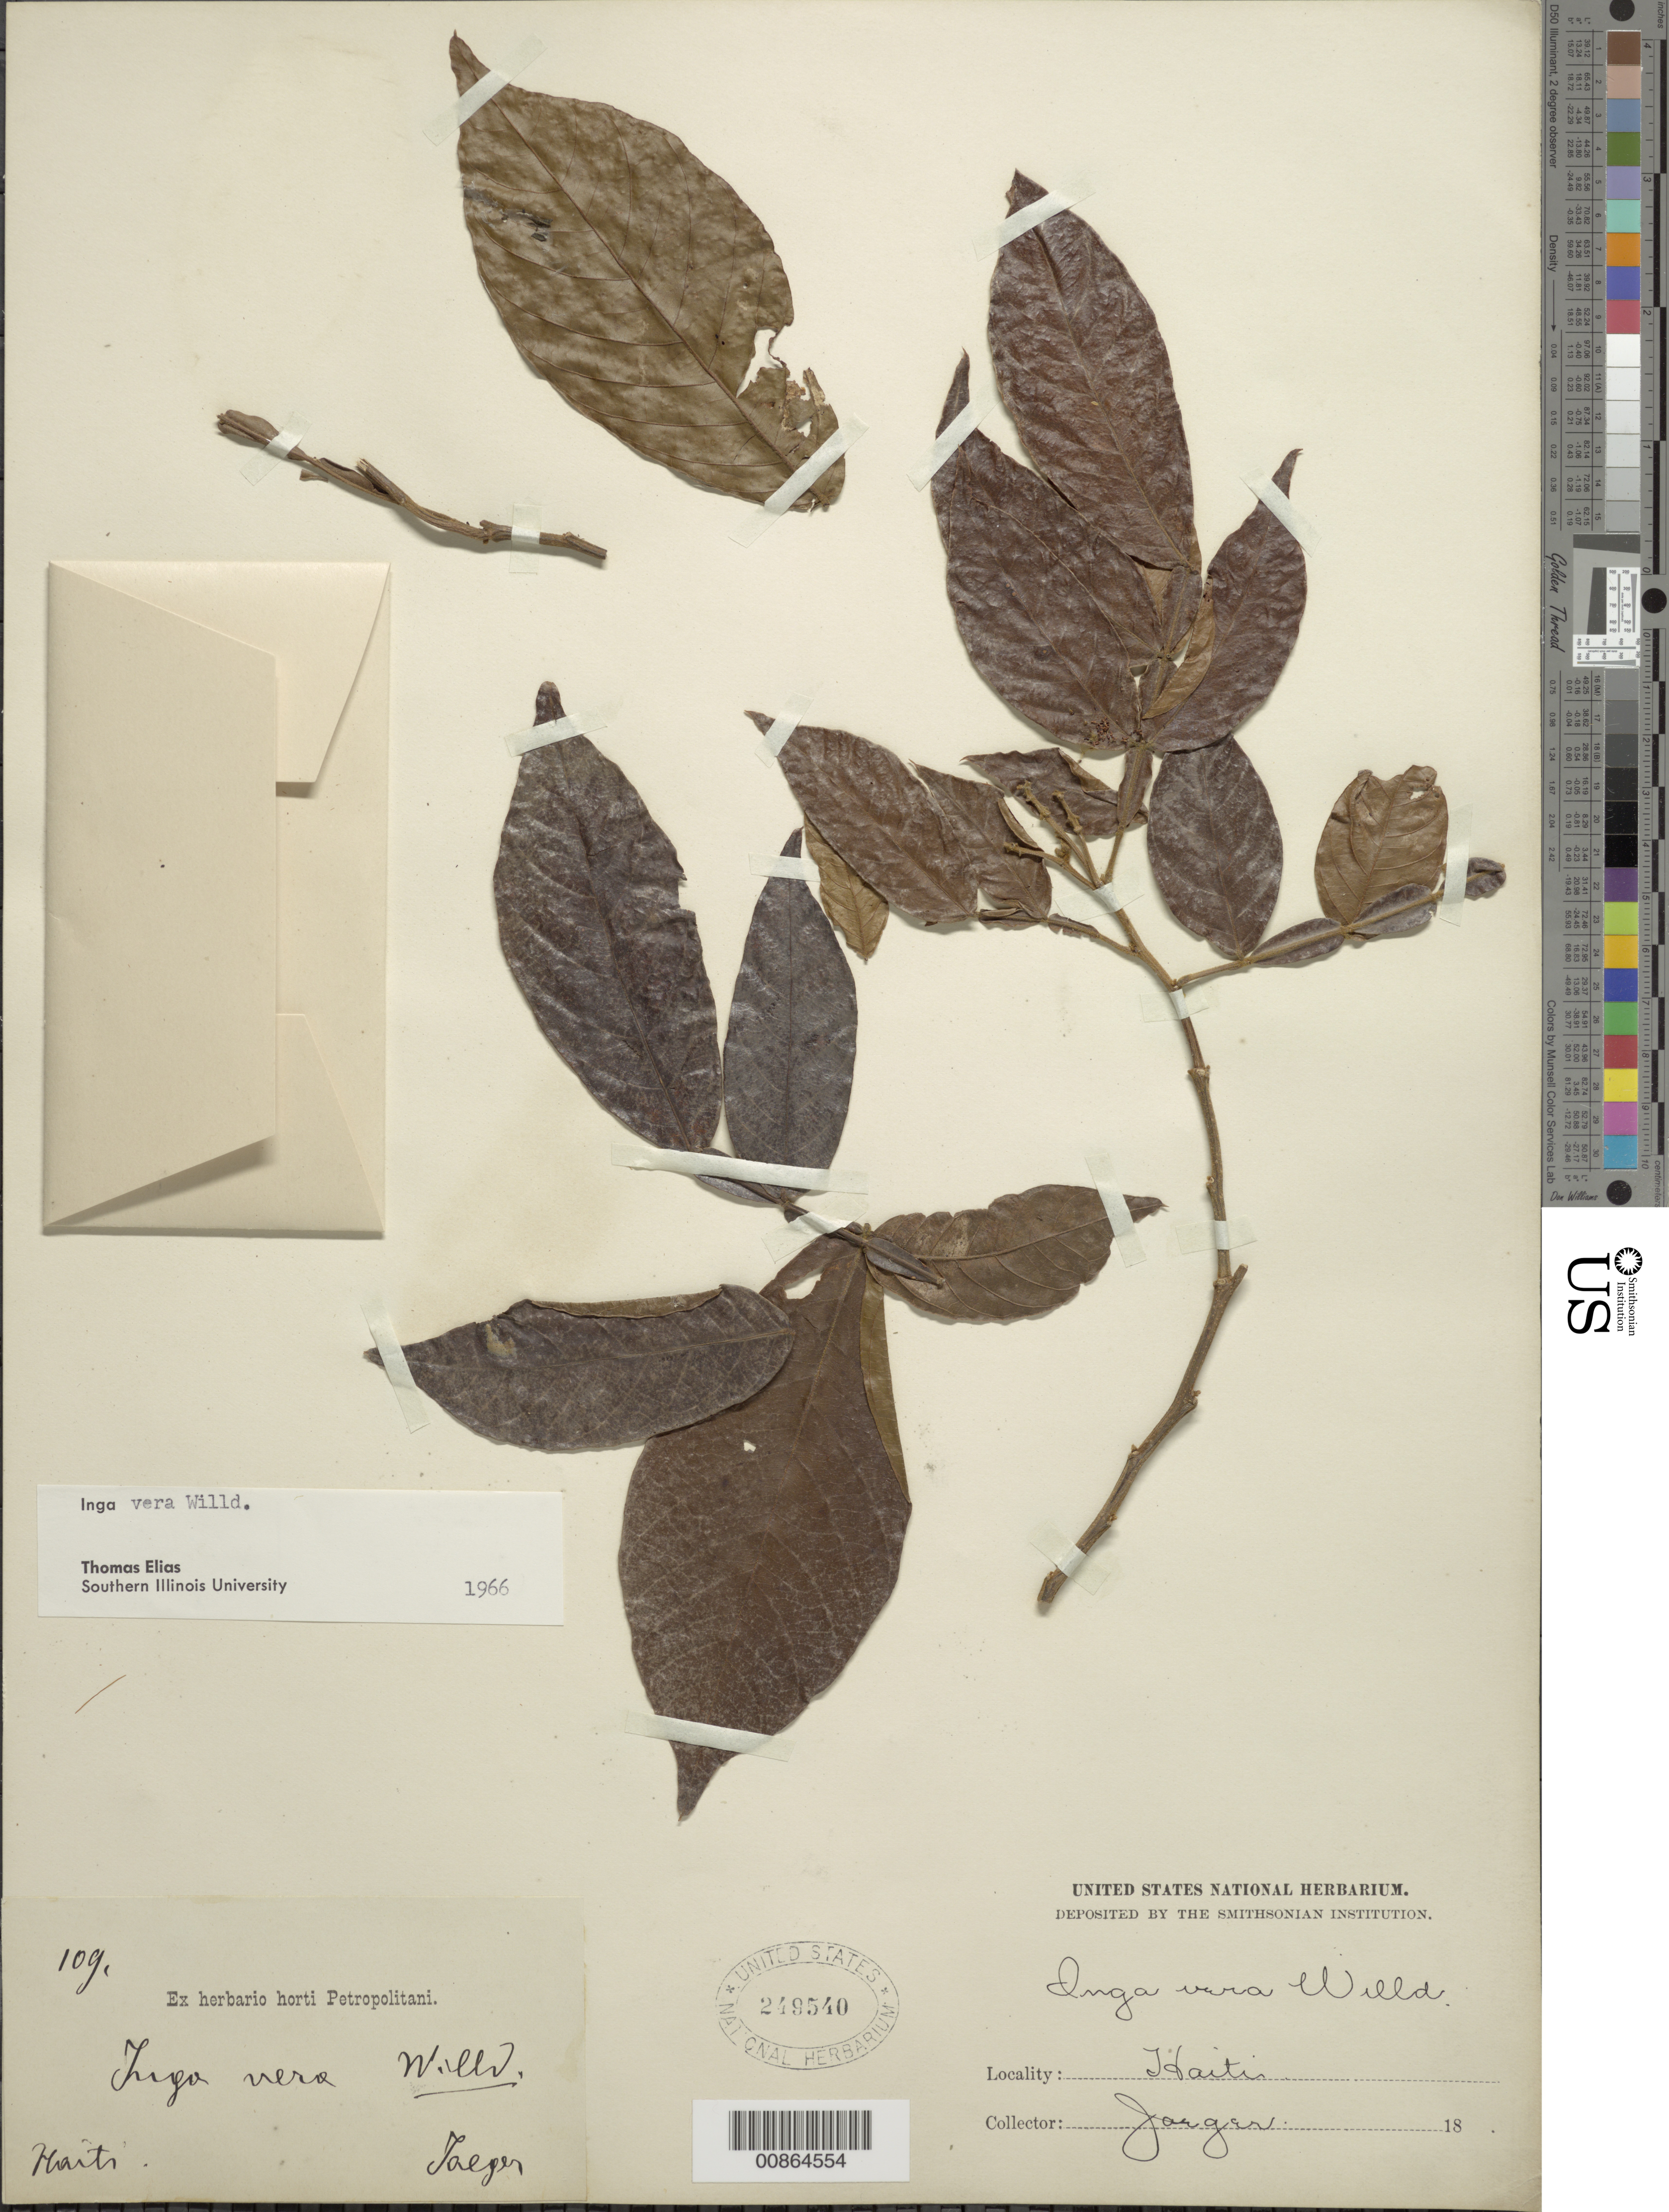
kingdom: Plantae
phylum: Tracheophyta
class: Magnoliopsida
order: Fabales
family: Fabaceae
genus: Inga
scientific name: Inga vera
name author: Willd.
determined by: Elias, T., (SIU), Southern Illinois University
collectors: -. Jaeger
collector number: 109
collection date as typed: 1800 to -- --- 1899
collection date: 1800/1899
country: Haiti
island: Hispaniola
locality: Haiti.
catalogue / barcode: US 249540